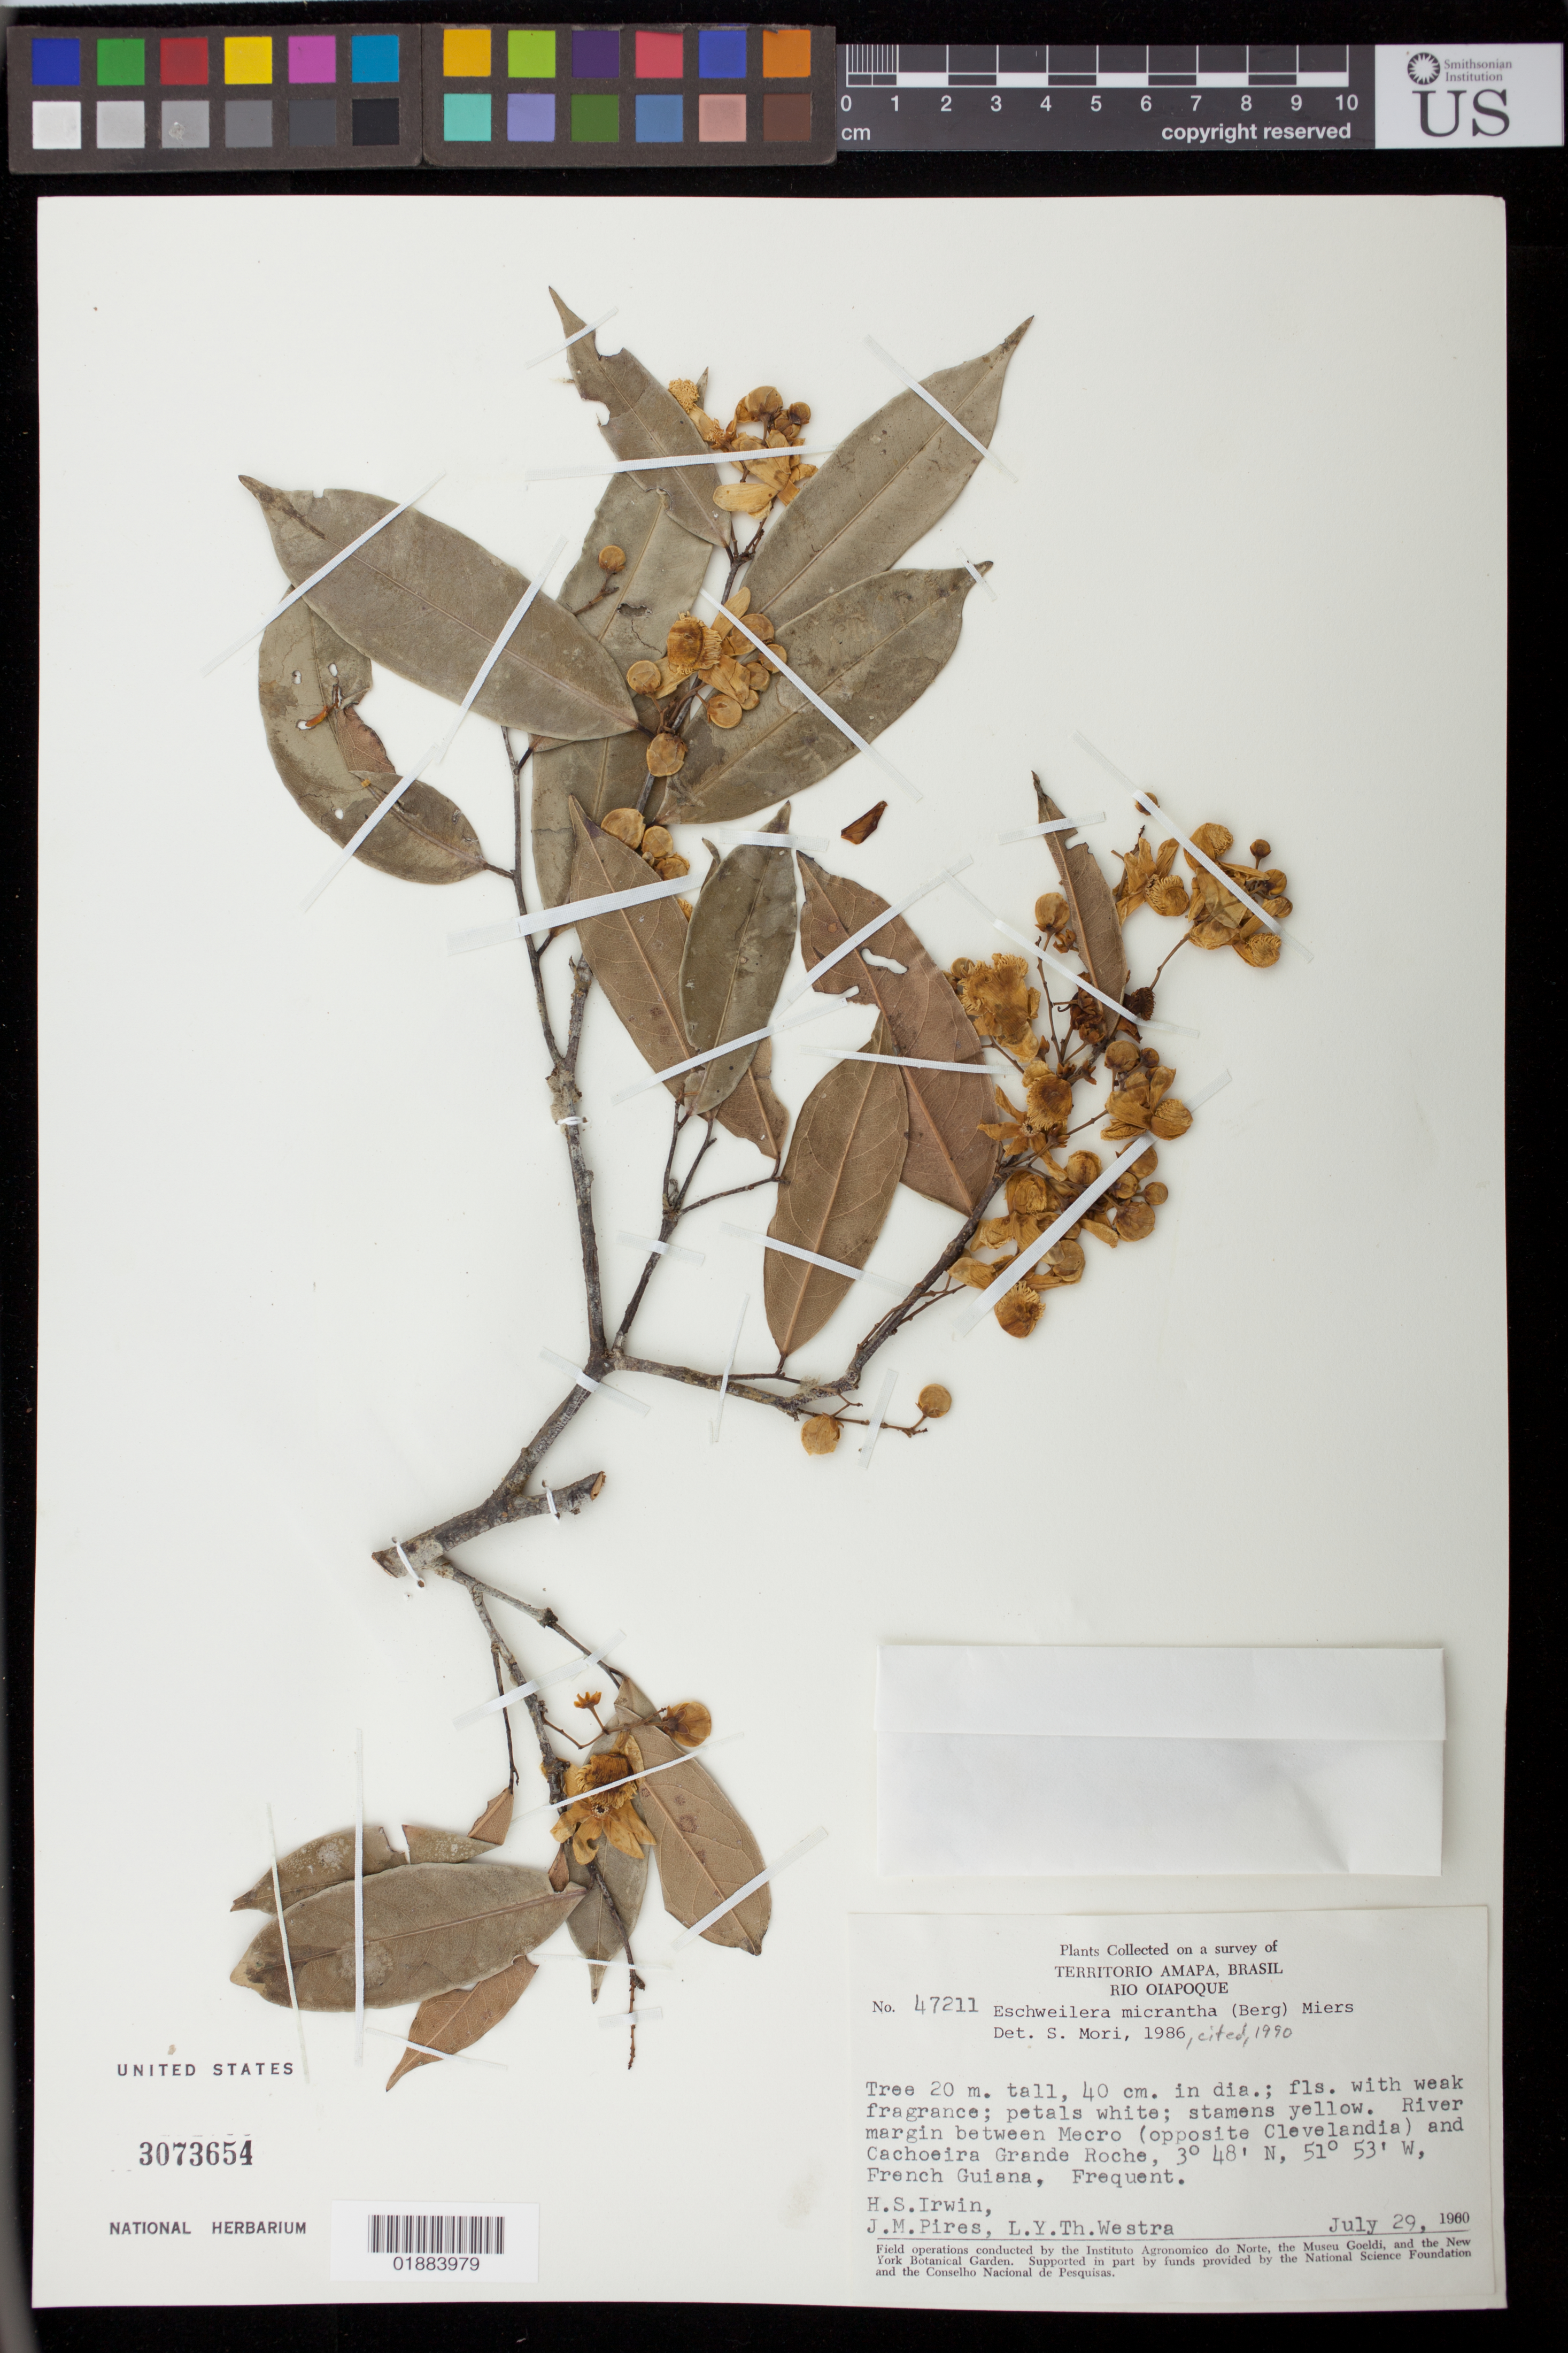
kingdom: Plantae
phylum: Tracheophyta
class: Magnoliopsida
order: Ericales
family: Lecythidaceae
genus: Eschweilera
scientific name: Eschweilera micrantha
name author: (O. Berg) Miers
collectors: H. Irwin, J. M. Pires & L. Y. T. Westra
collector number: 47211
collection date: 1960-07-29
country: French Guiana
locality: River margin between Macro (opposite Clevelandia) and Cachoeira Grande Roche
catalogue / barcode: US 3073654